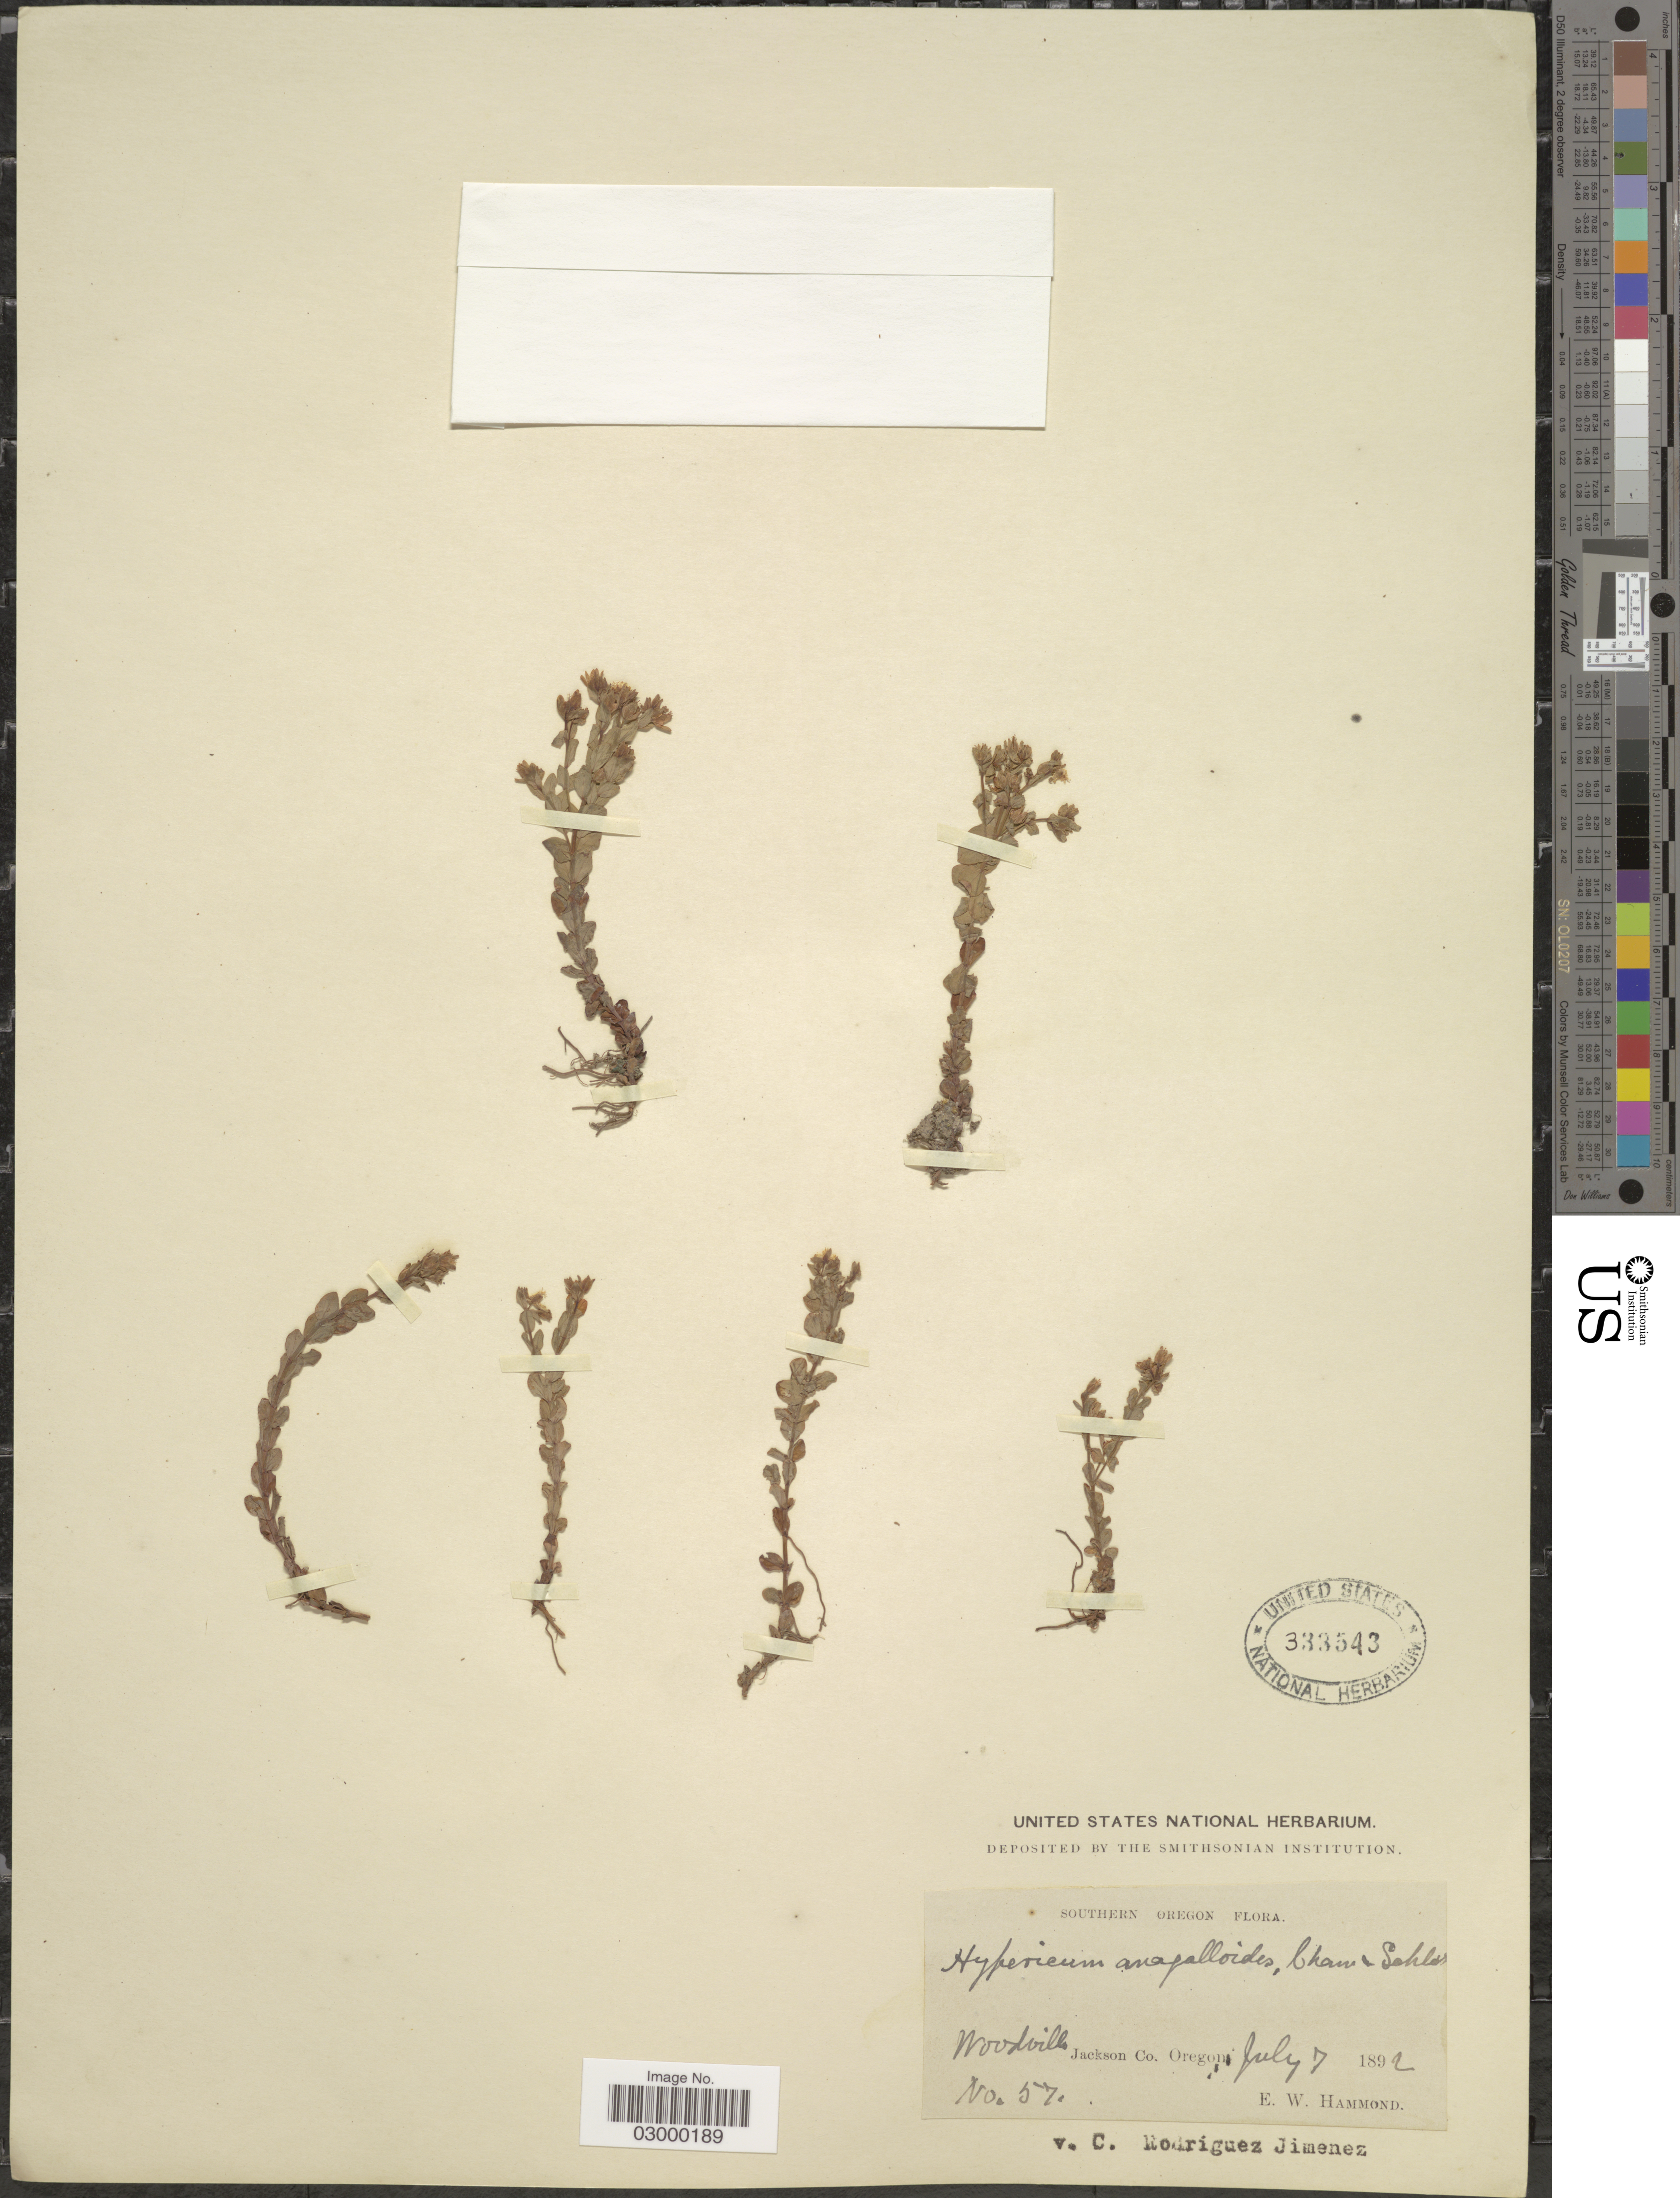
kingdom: Plantae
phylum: Tracheophyta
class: Magnoliopsida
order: Malpighiales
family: Hypericaceae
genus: Hypericum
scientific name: Hypericum anagalloides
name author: Cham. & Schltdl.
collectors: E. Hammond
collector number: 57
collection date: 1892-07-07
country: United States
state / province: Oregon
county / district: Jackson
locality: Southern Oregon, Woodville Jackson Co.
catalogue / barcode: US 333543